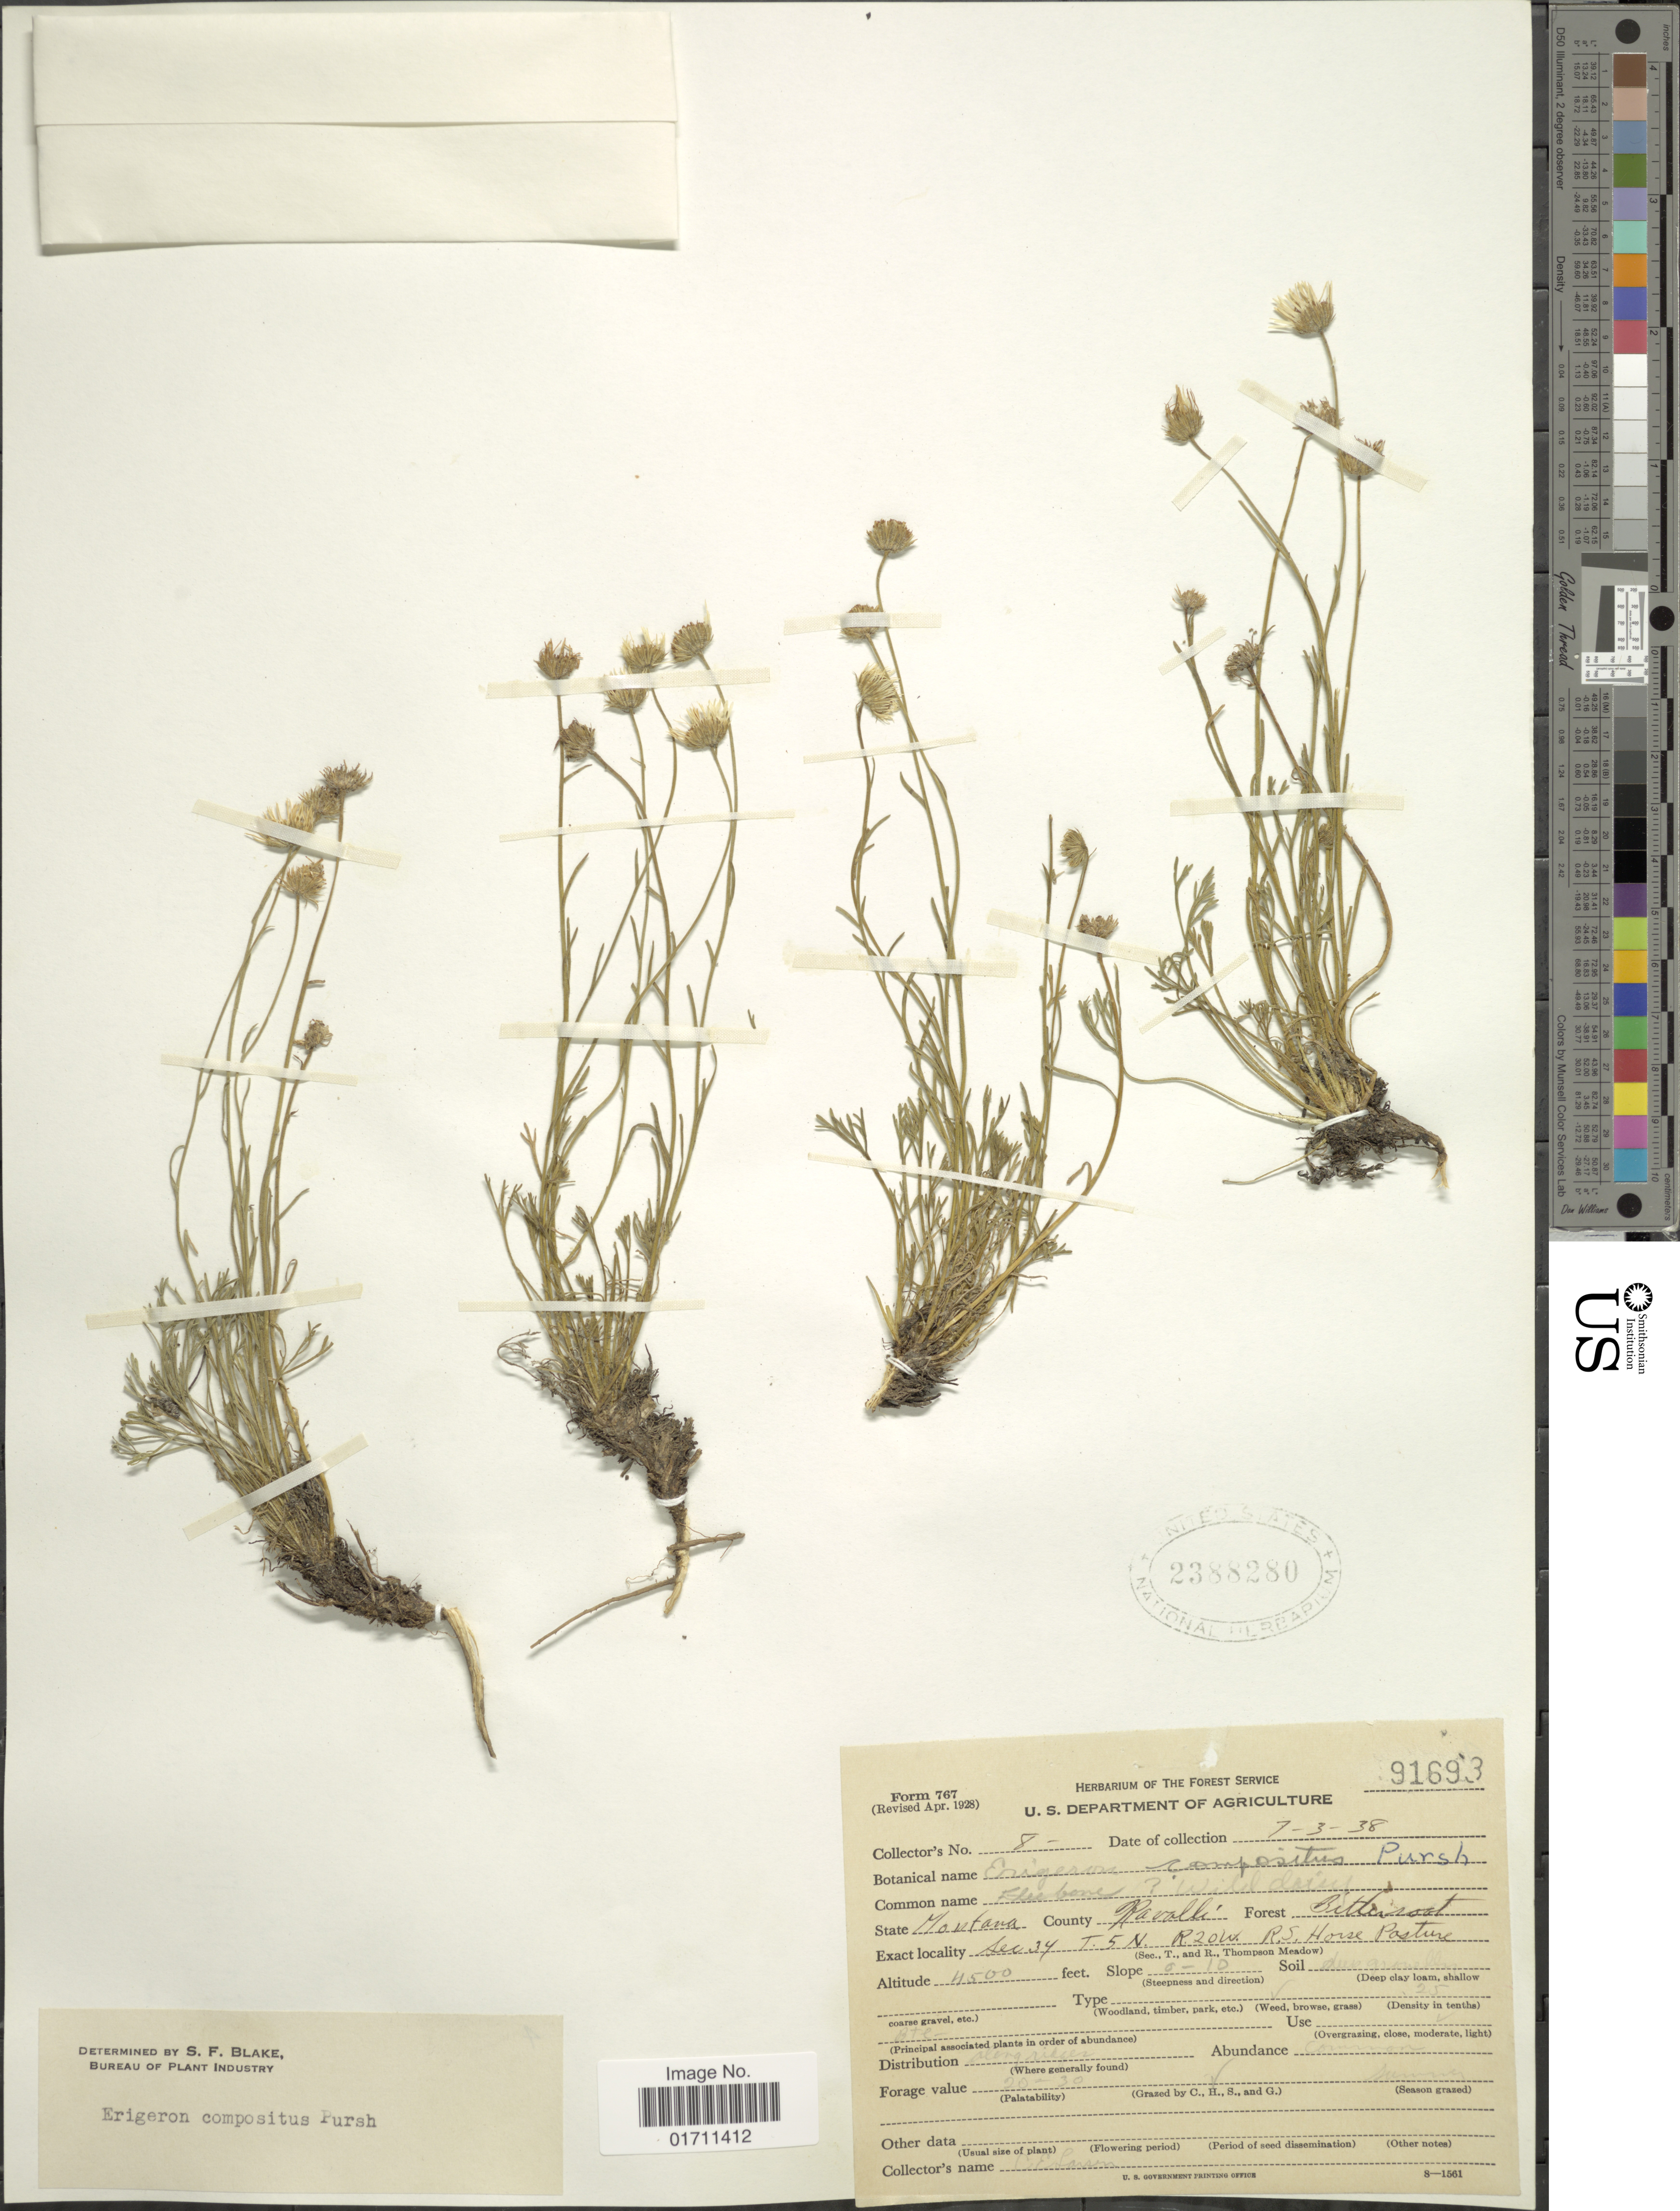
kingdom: Plantae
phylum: Tracheophyta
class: Magnoliopsida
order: Asterales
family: Asteraceae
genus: Erigeron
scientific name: Erigeron compositus subsp. discoideus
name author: (A. Gray) Piper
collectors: E. C. Larsen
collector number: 8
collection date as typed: Transcribed d/m/y: 3/3/38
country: United States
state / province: Montana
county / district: Ravalli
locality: County Ravalli, Forest Bitterroot, Sec 34 T. 5 N R. 20 W. RS Horse Pasture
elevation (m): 1372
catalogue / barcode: US 2388280